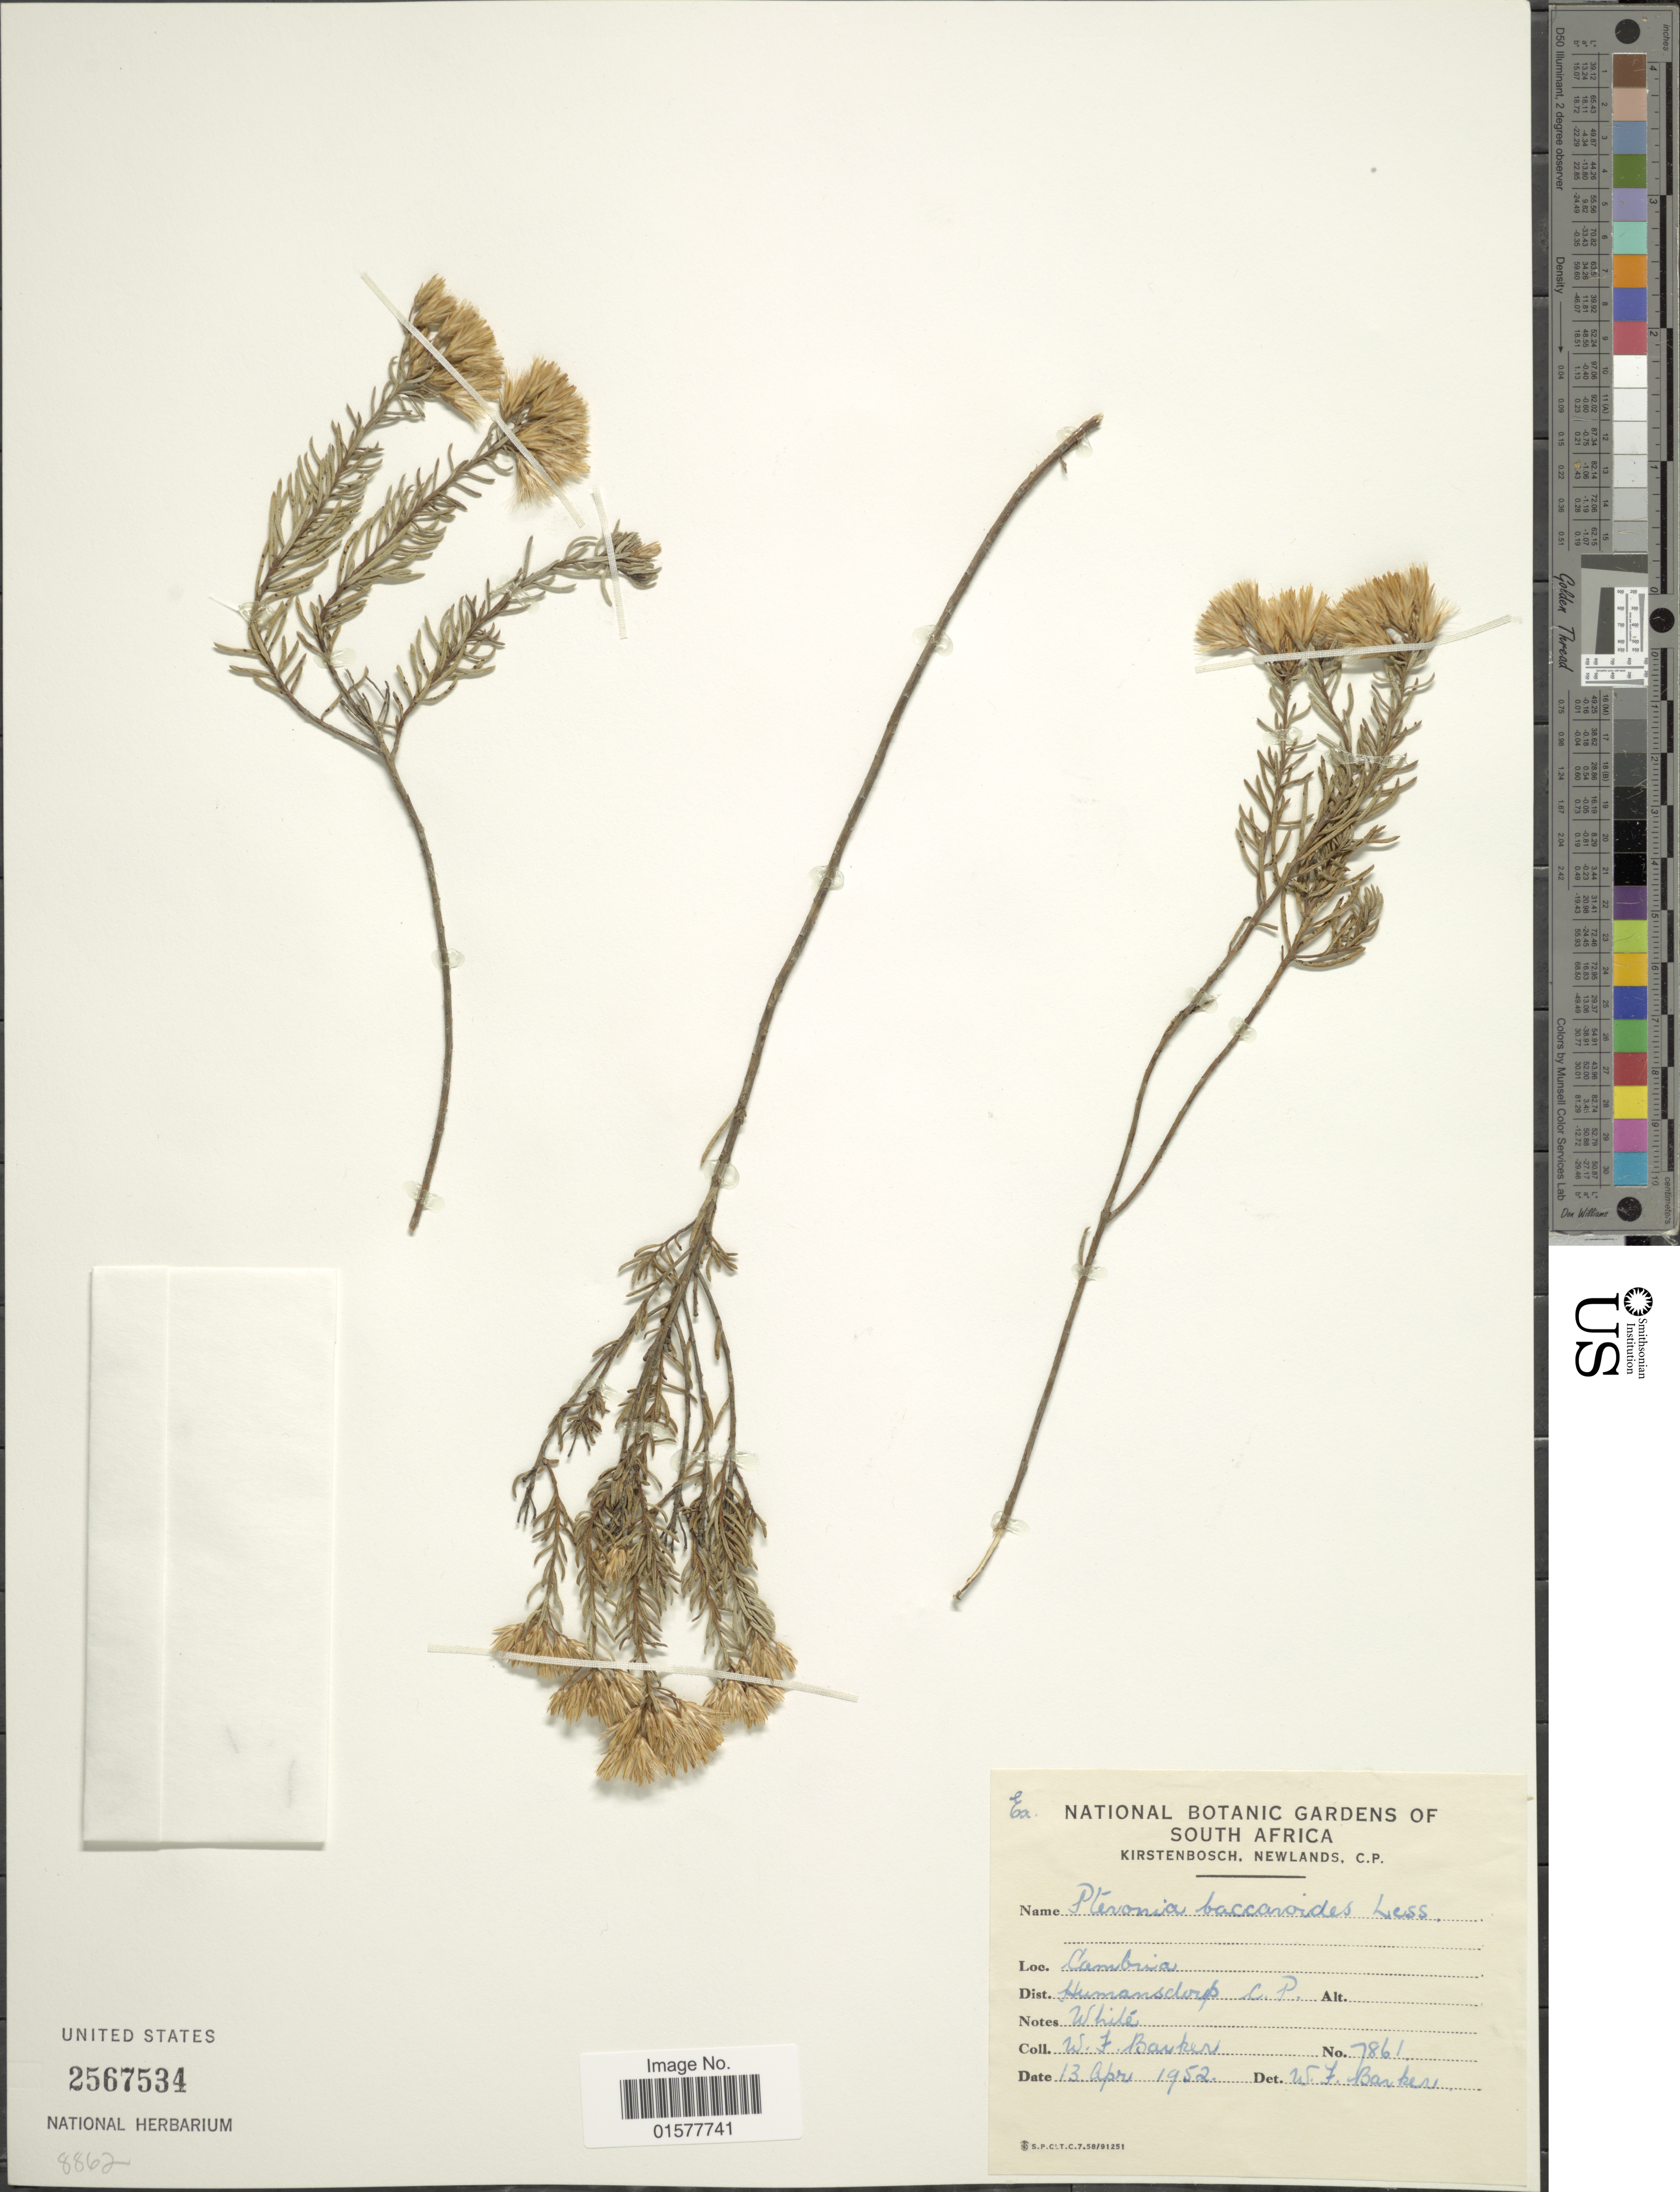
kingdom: Plantae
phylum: Tracheophyta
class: Magnoliopsida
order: Asterales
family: Asteraceae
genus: Pteronia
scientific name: Pteronia baccharoides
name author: Less.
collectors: W. F. Barker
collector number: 7861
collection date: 1952-04-23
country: South Africa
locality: Kirstenbosch, Newlands, C. P. Cambina, Humansdorp C. P.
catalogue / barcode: US 2567534